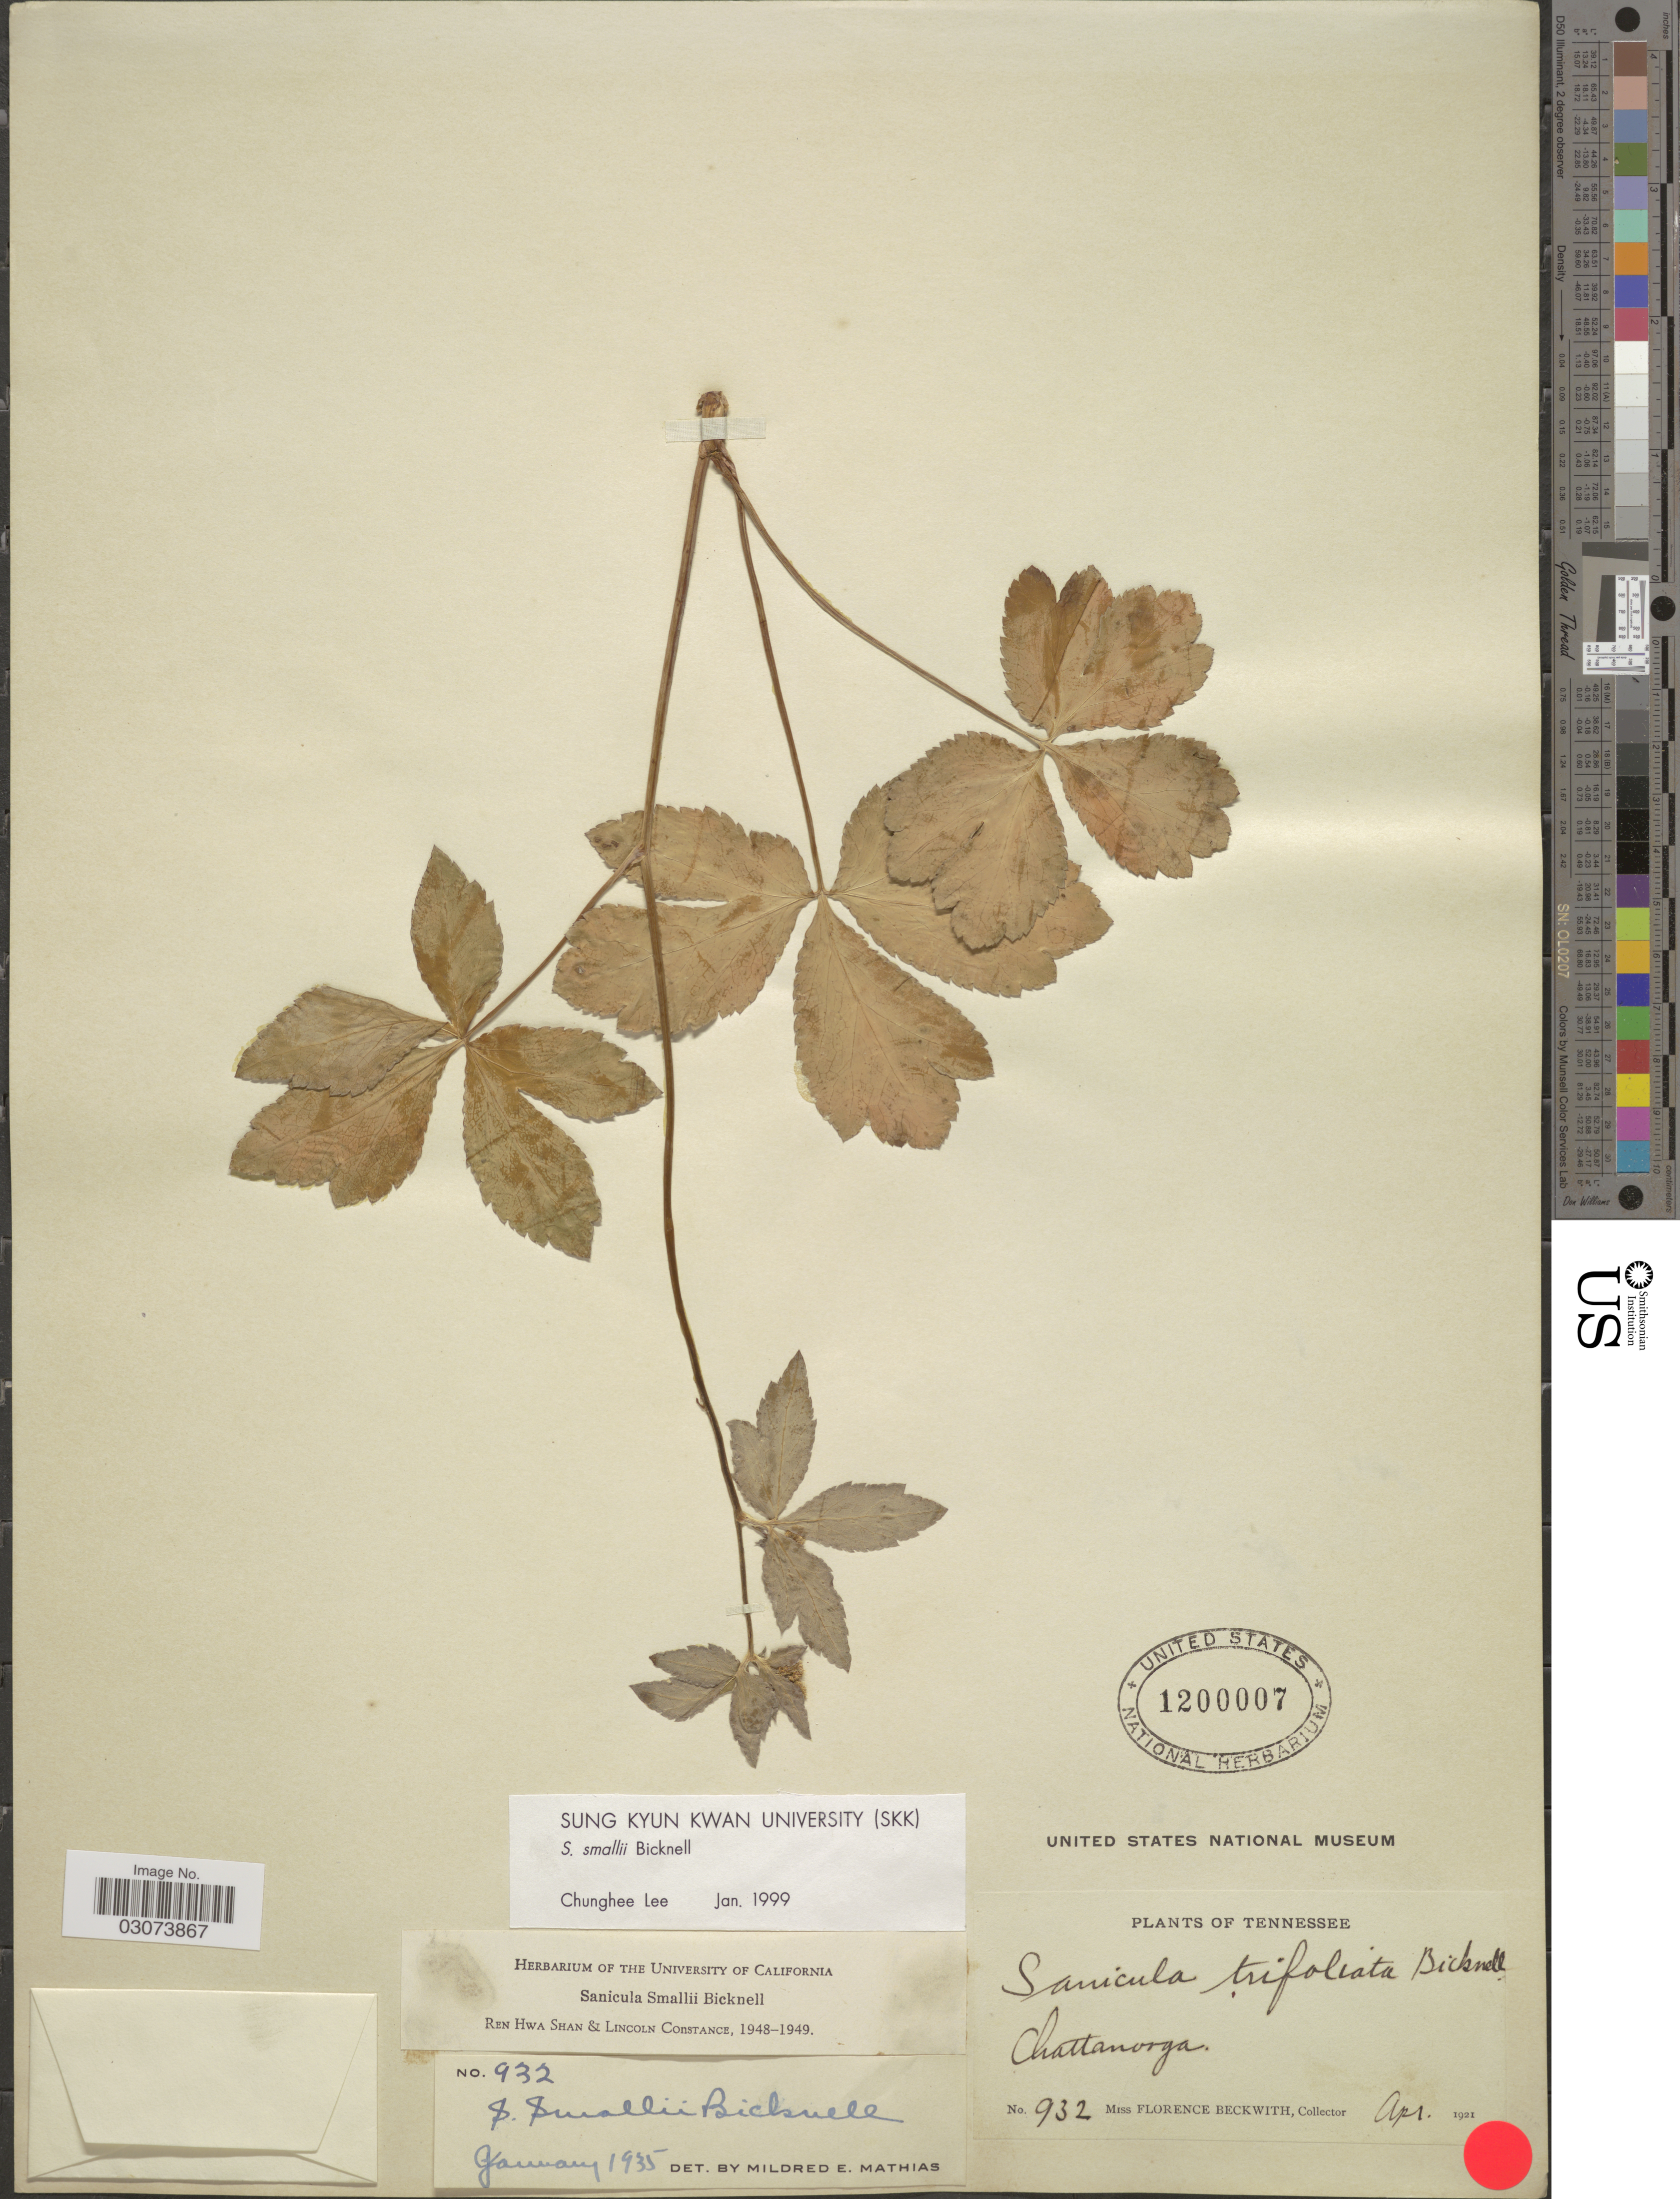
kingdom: Plantae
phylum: Tracheophyta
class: Magnoliopsida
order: Apiales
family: Apiaceae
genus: Sanicula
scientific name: Sanicula smallii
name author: E.P. Bicknell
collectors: F. Beckwith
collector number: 932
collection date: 1921-04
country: United States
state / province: Tennessee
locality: Chattanooga.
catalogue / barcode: US 1200007